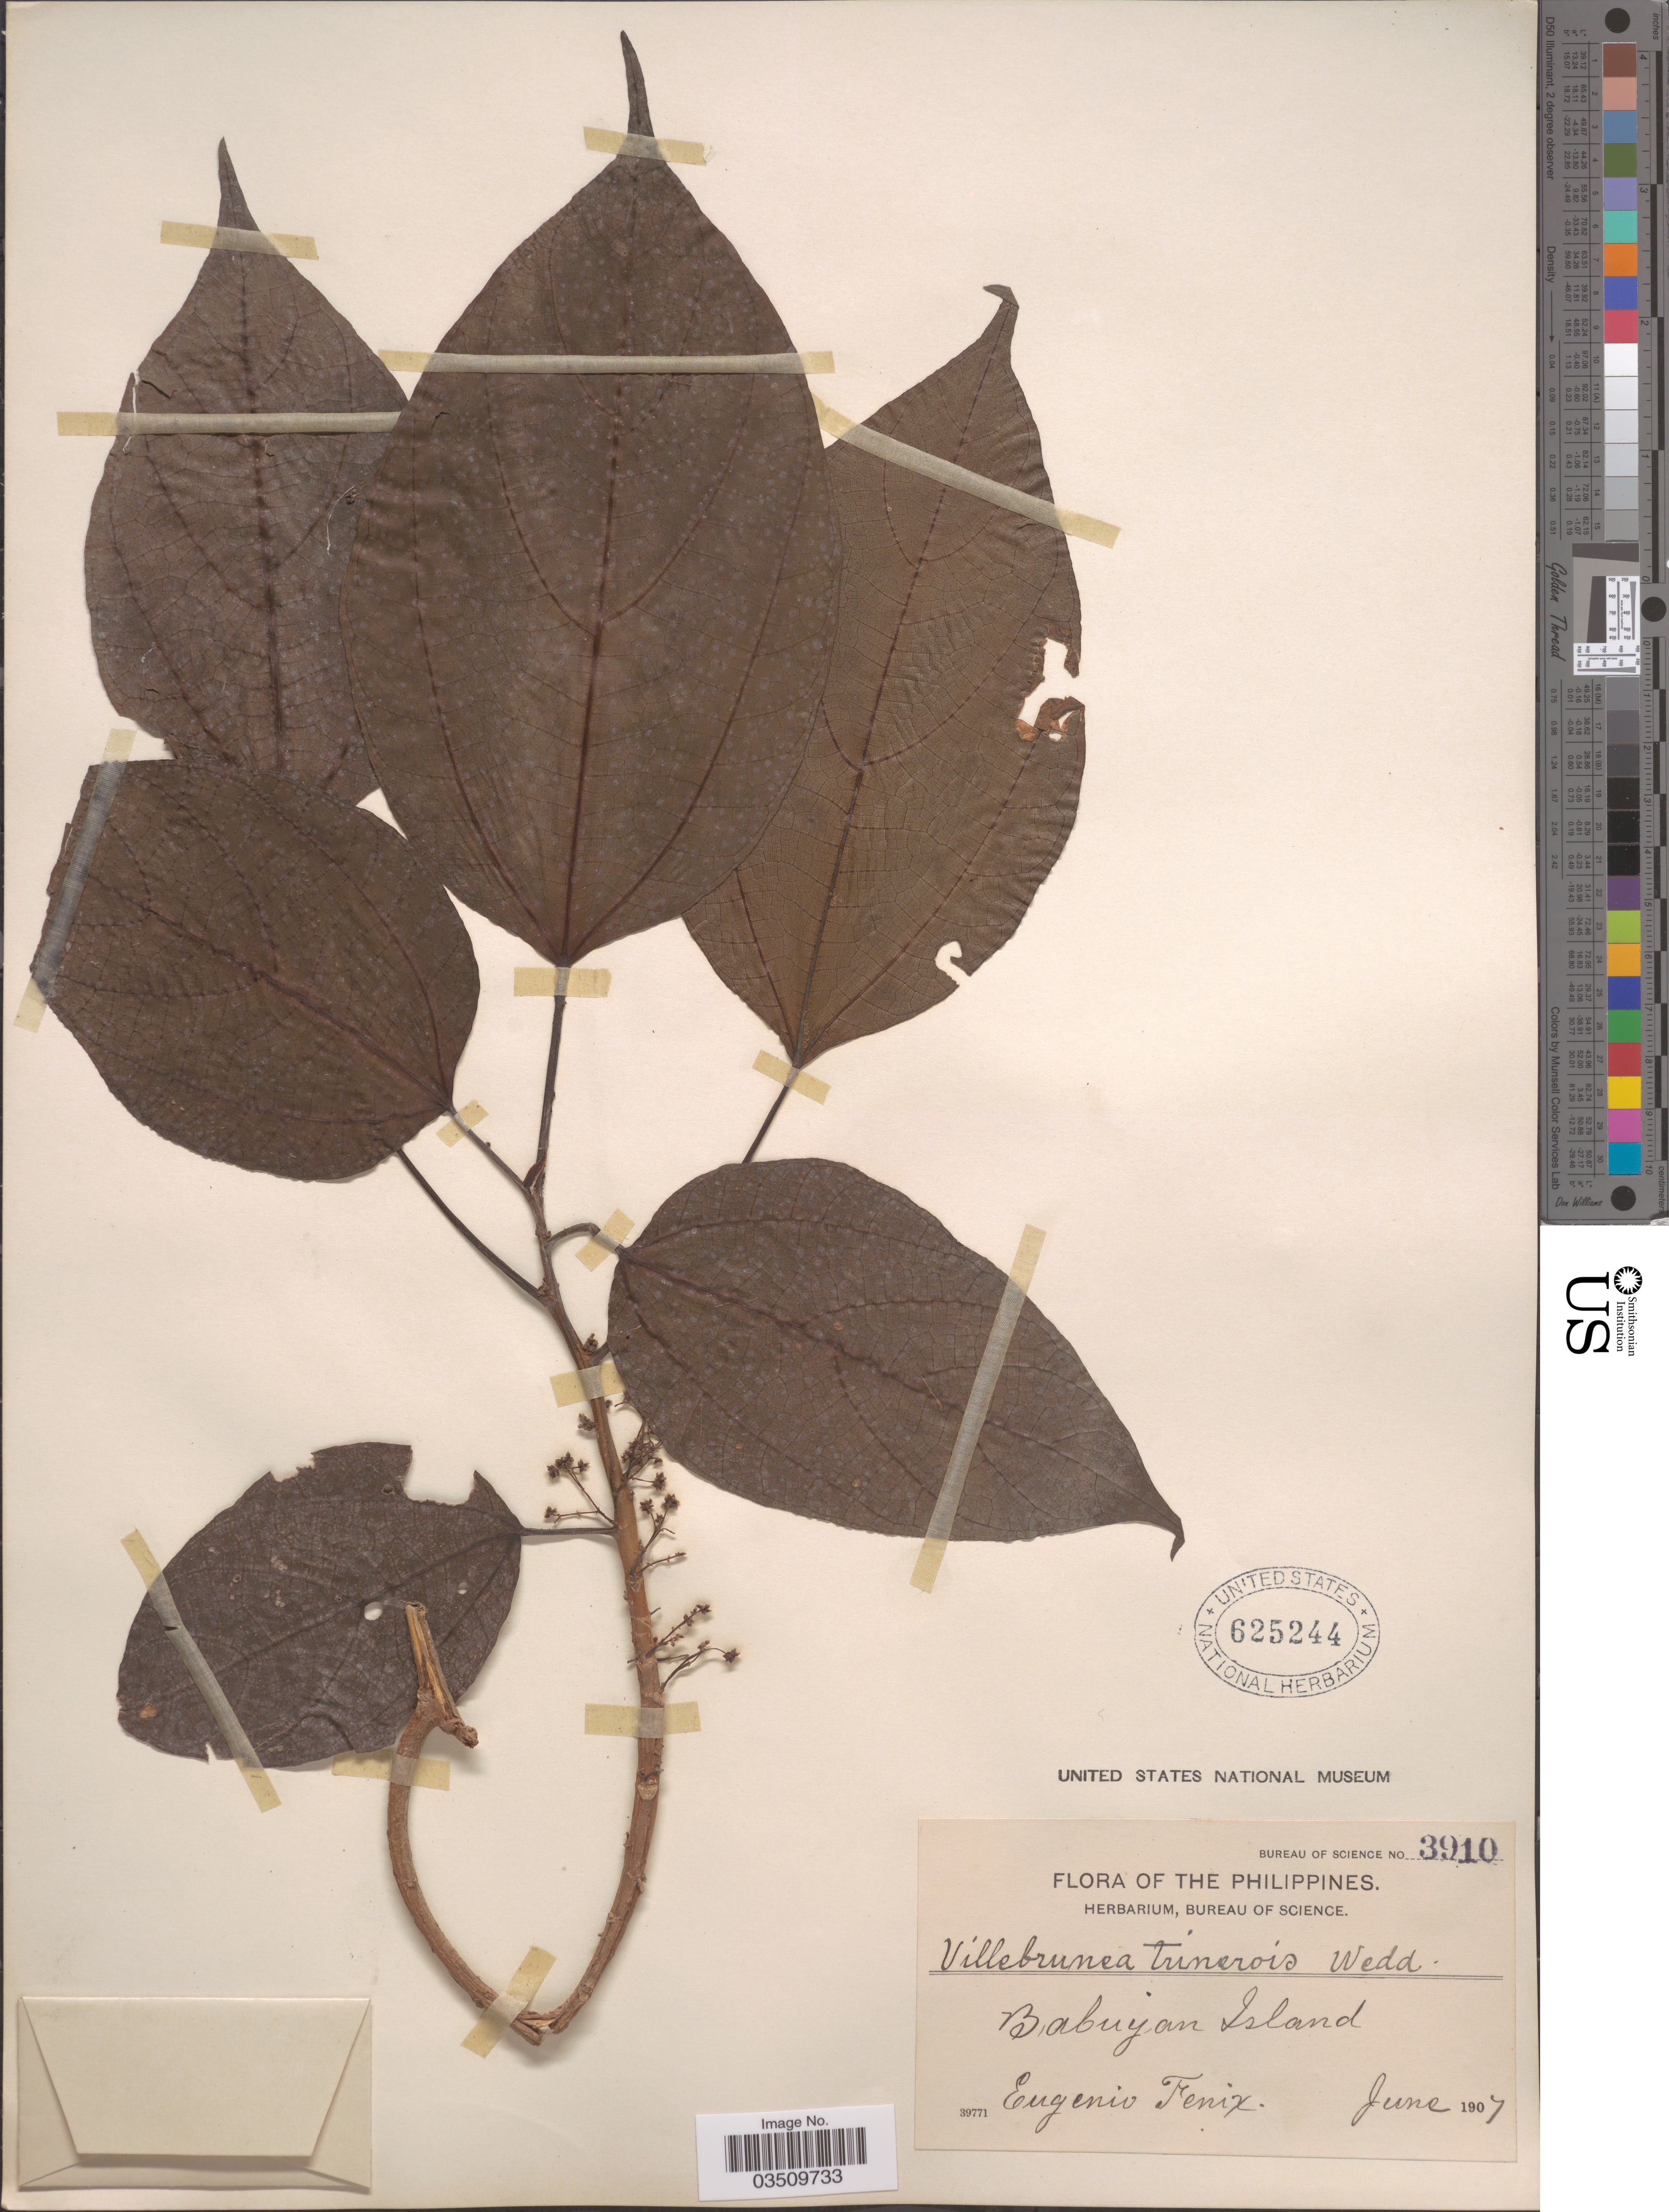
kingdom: Plantae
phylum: Tracheophyta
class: Magnoliopsida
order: Rosales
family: Urticaceae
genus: Oreocnide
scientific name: Oreocnide trinervis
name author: (Wedd.) Miq.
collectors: E. Fénix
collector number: Bureau of Science 3910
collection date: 1907-06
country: Philippines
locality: Babuyan Island.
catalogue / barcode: US 625244